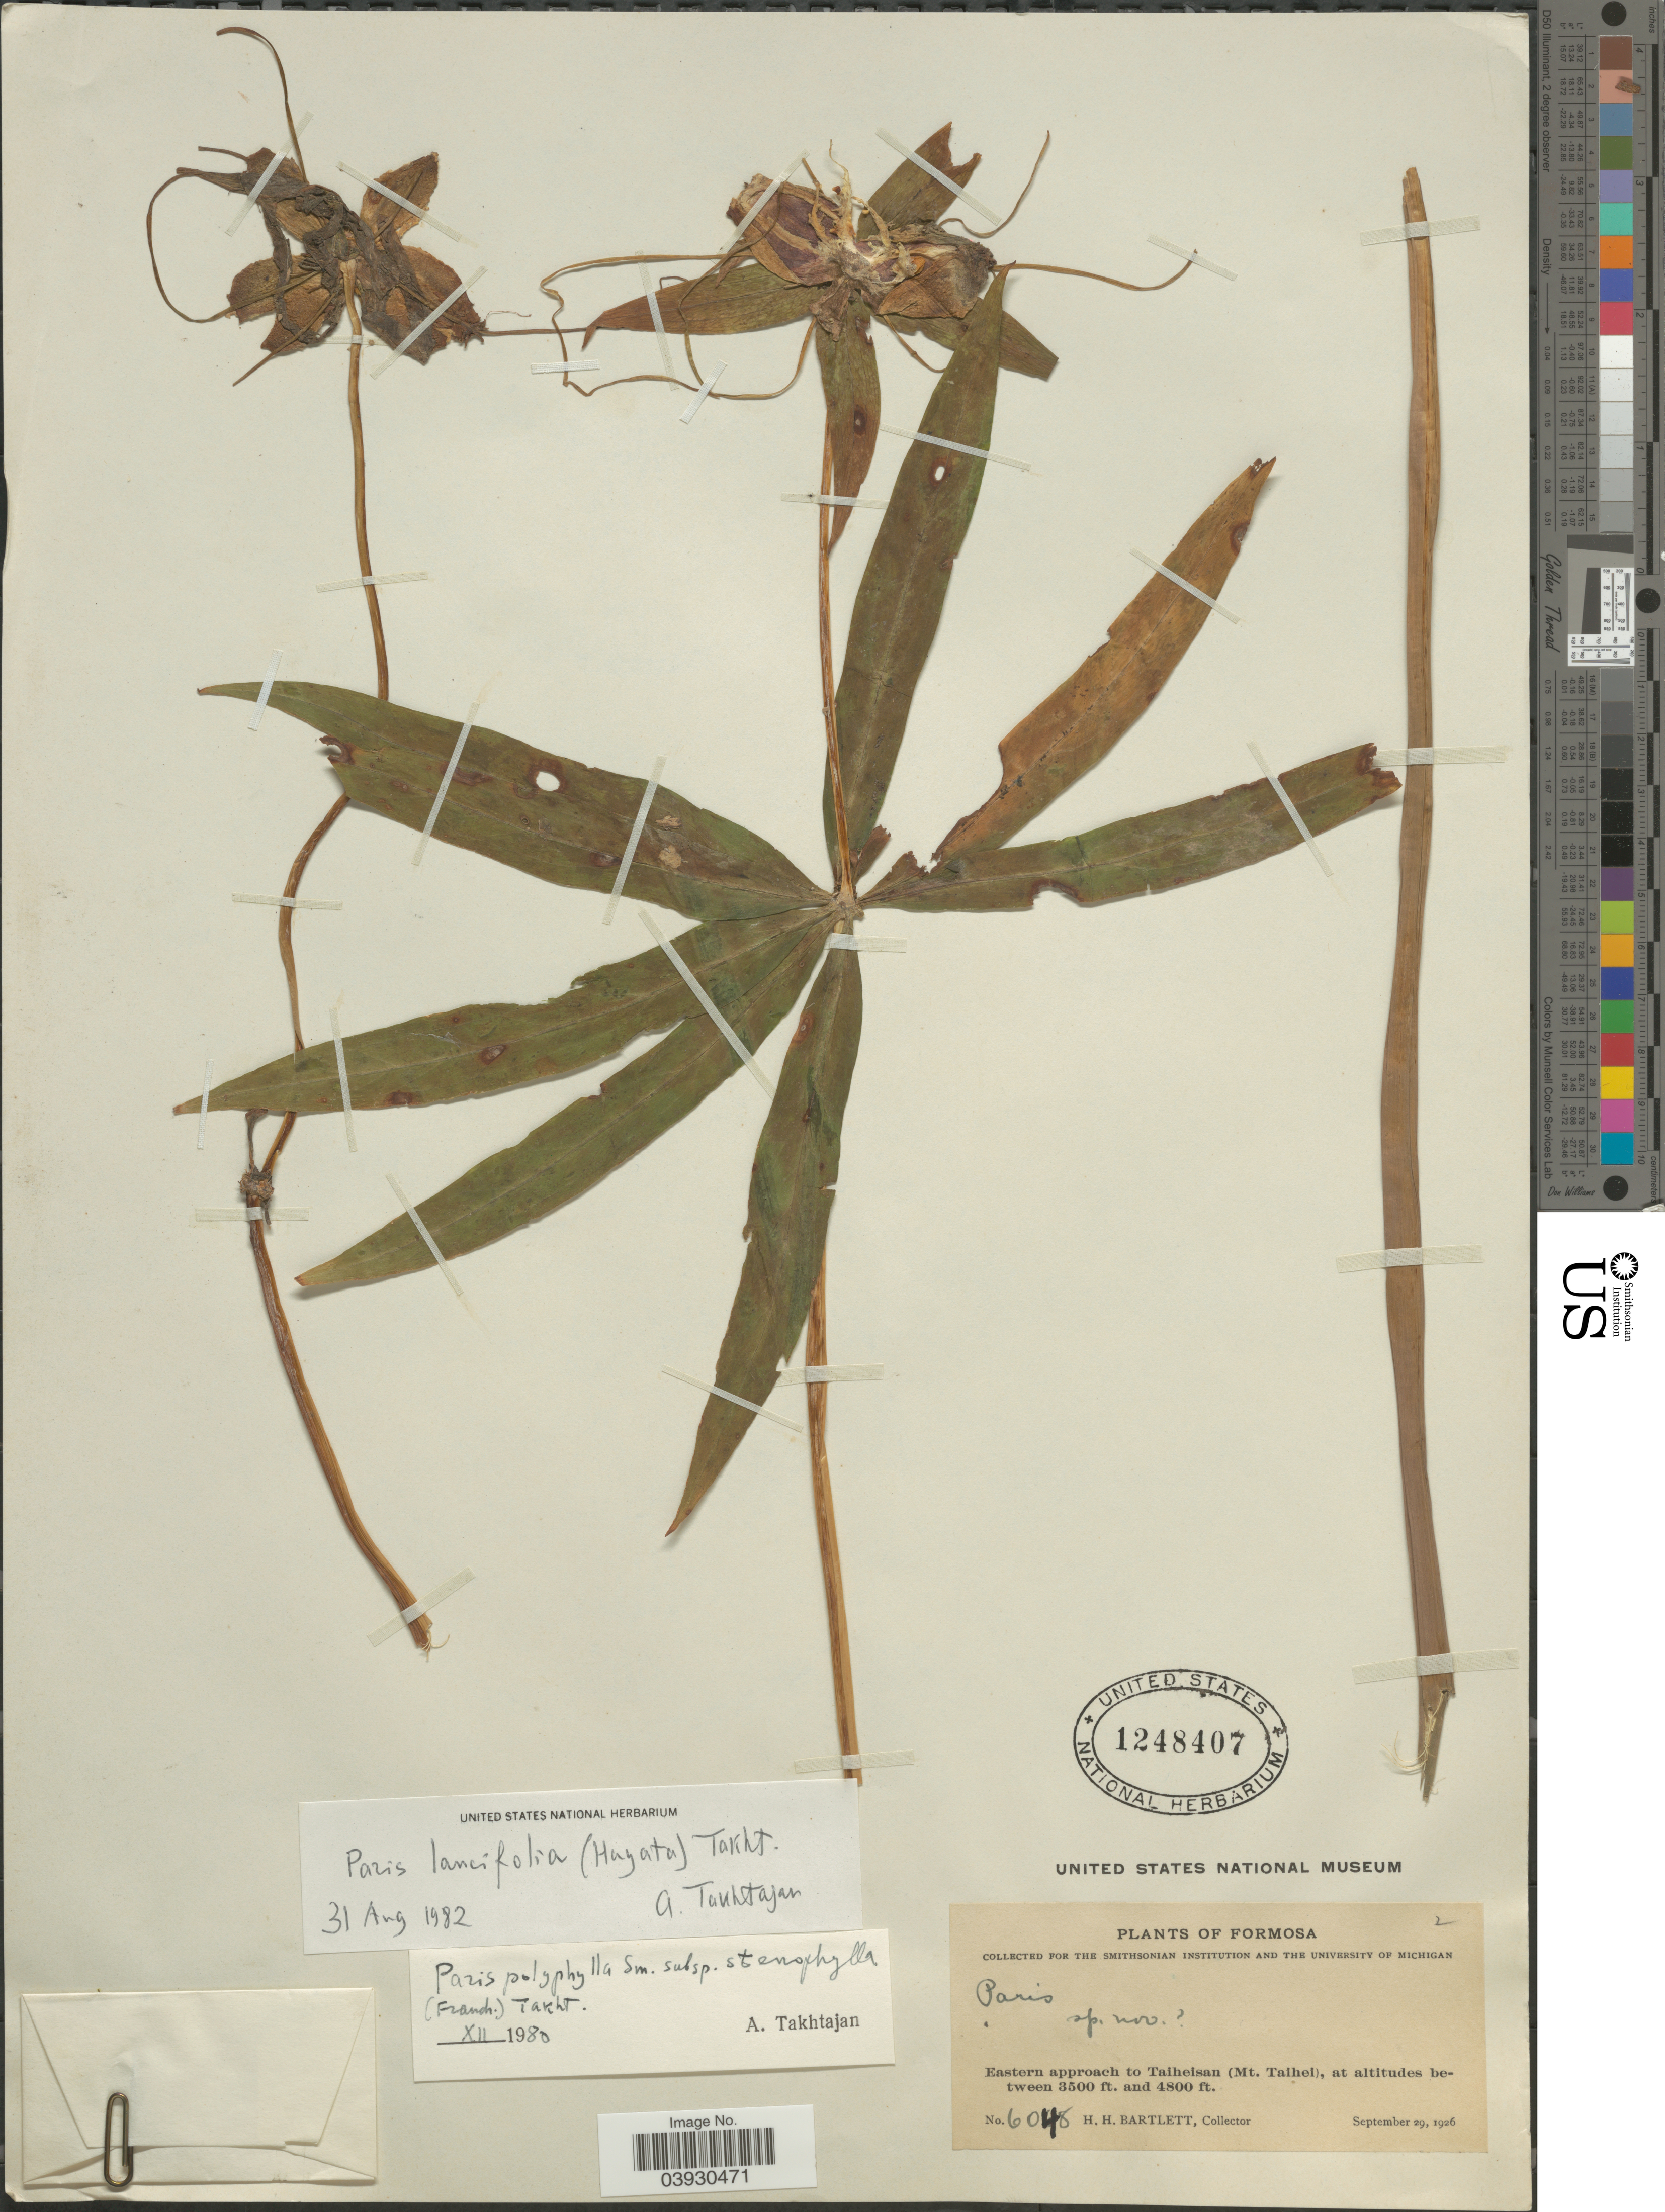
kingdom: Plantae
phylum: Tracheophyta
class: Liliopsida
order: Liliales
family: Melanthiaceae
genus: Paris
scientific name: Paris polyphylla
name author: Sm.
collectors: H. H. Bartlett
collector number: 6048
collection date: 1926-09-29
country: Taiwan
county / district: Yilan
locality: Formosa. Eastern approach to Taiheisan (Mt. Taihei).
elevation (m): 1067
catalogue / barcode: US 1248407